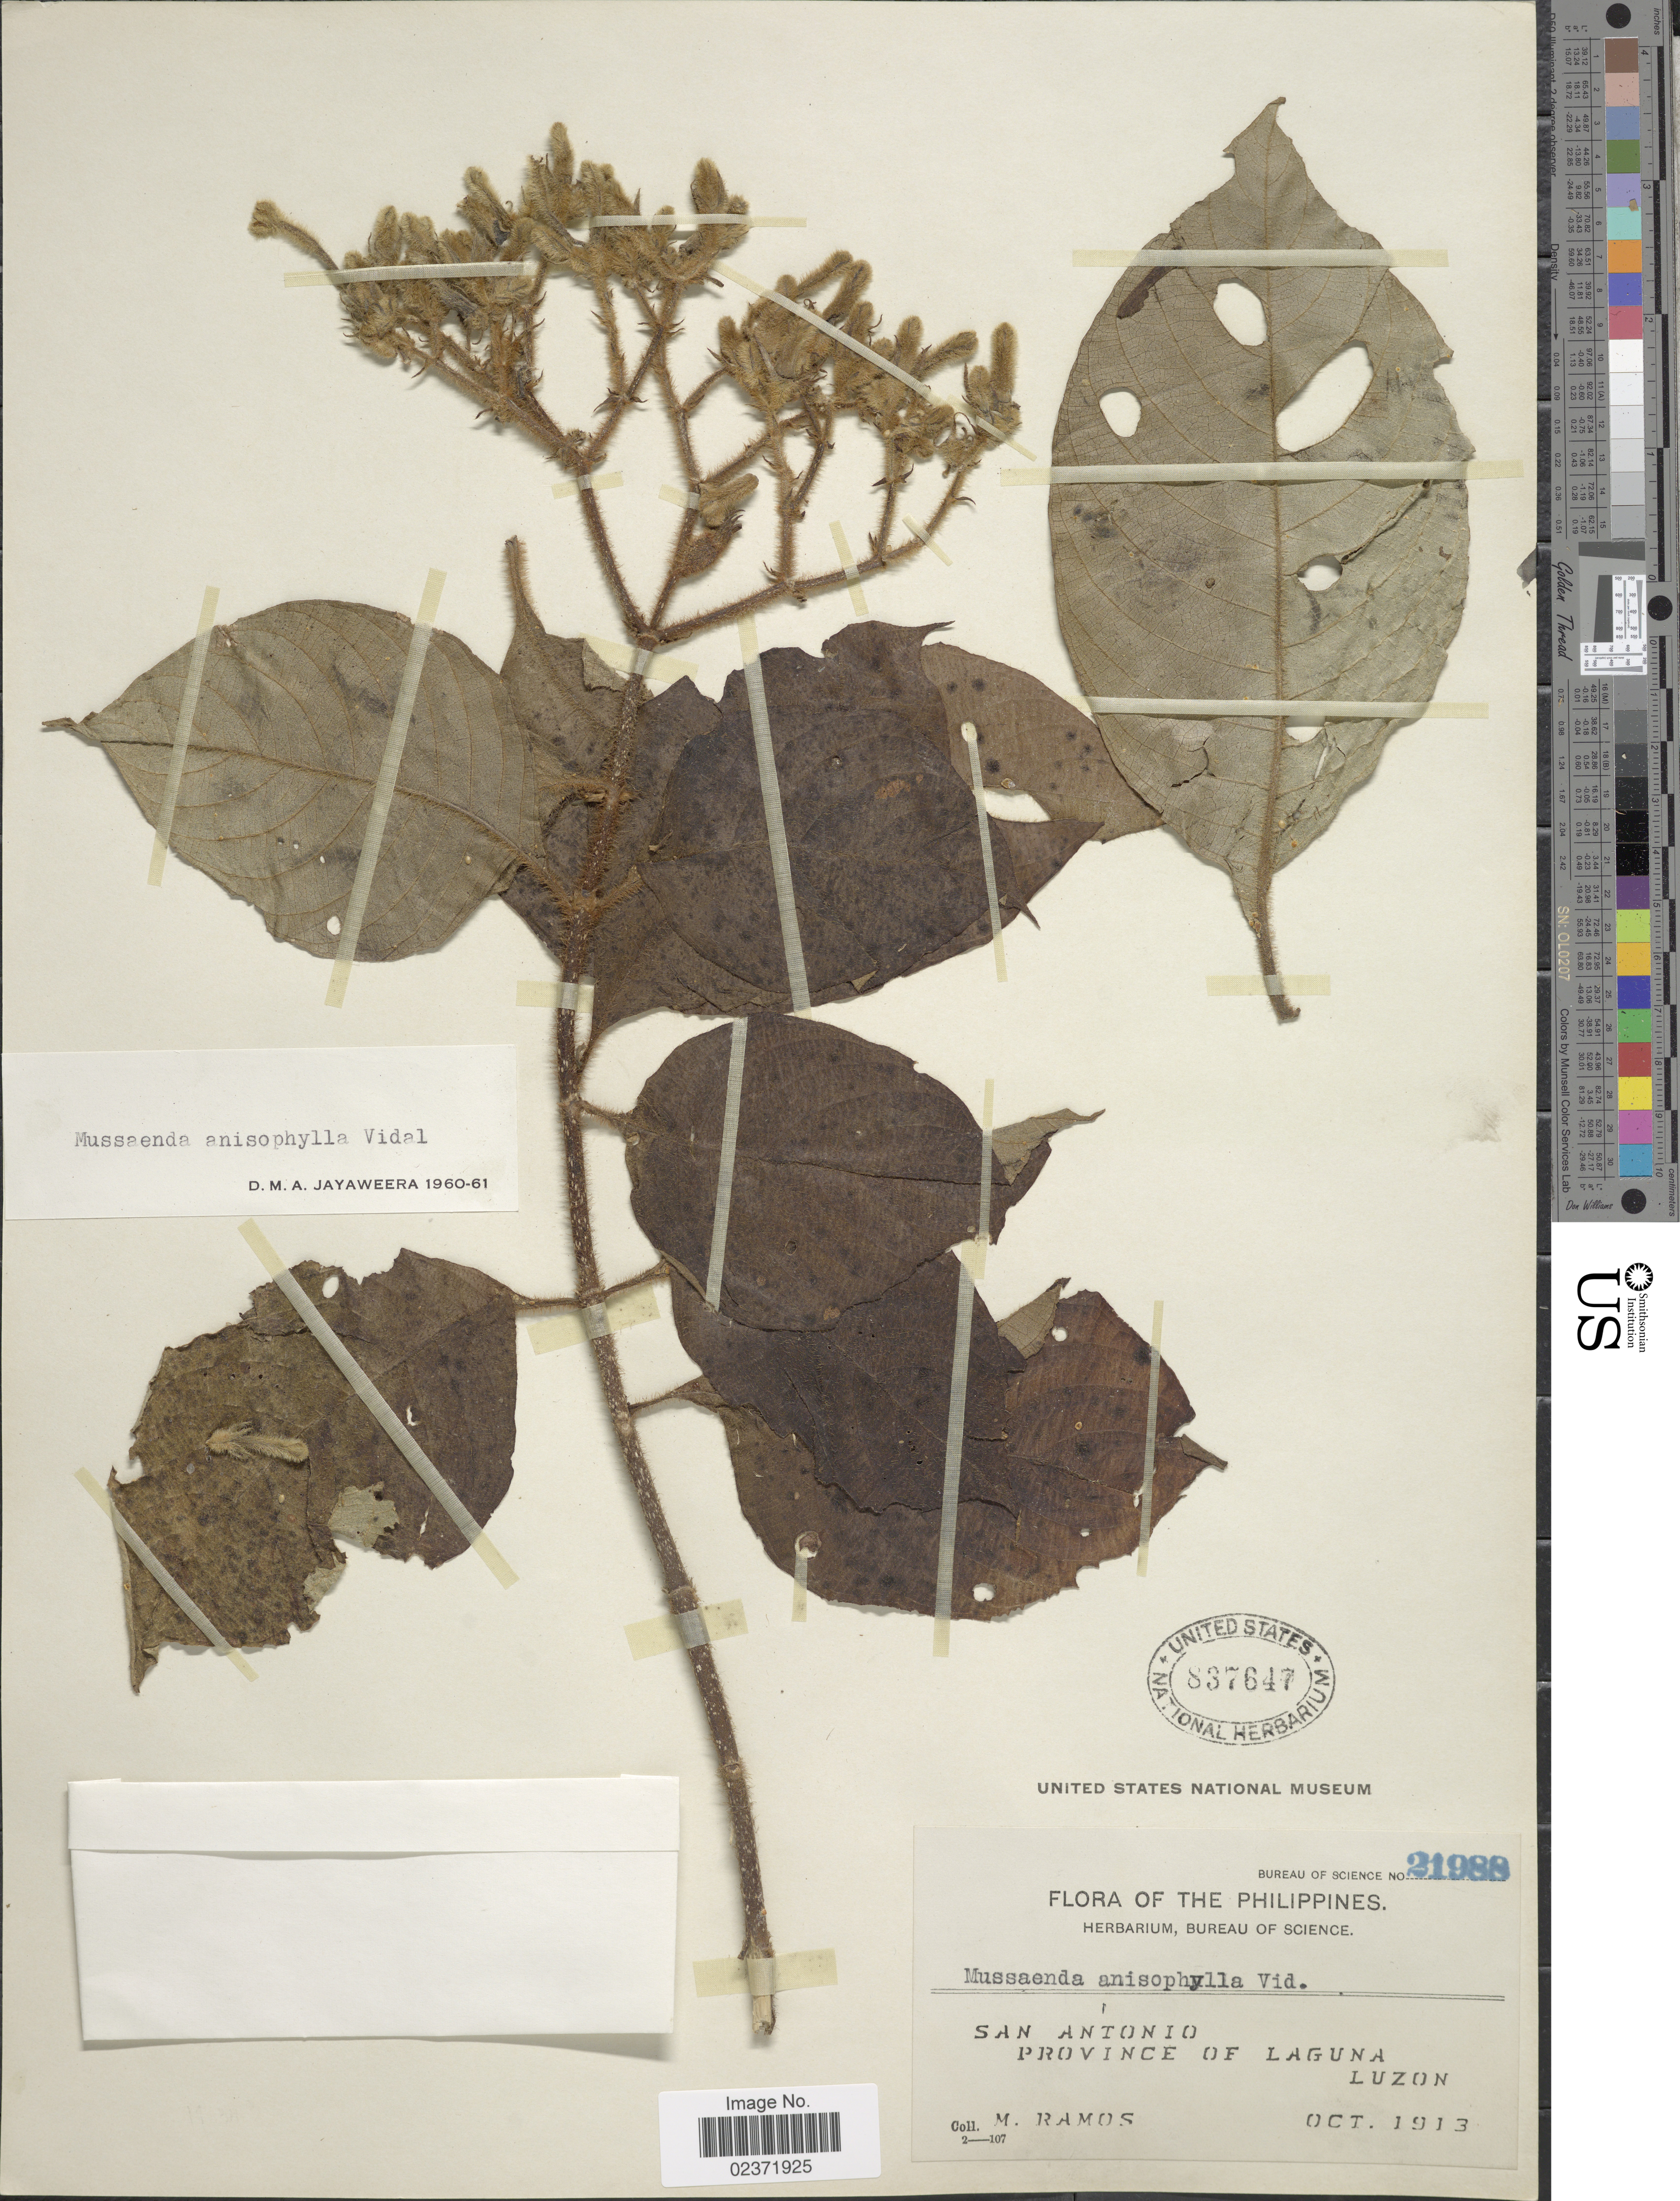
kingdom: Plantae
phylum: Tracheophyta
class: Magnoliopsida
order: Gentianales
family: Rubiaceae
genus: Mussaenda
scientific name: Mussaenda anisophylla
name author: S. Vidal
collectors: M. Ramos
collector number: Bureau Of Science 21988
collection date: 1913-10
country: Philippines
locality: San Antonio, Province of Laguna, Luzon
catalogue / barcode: US 837647